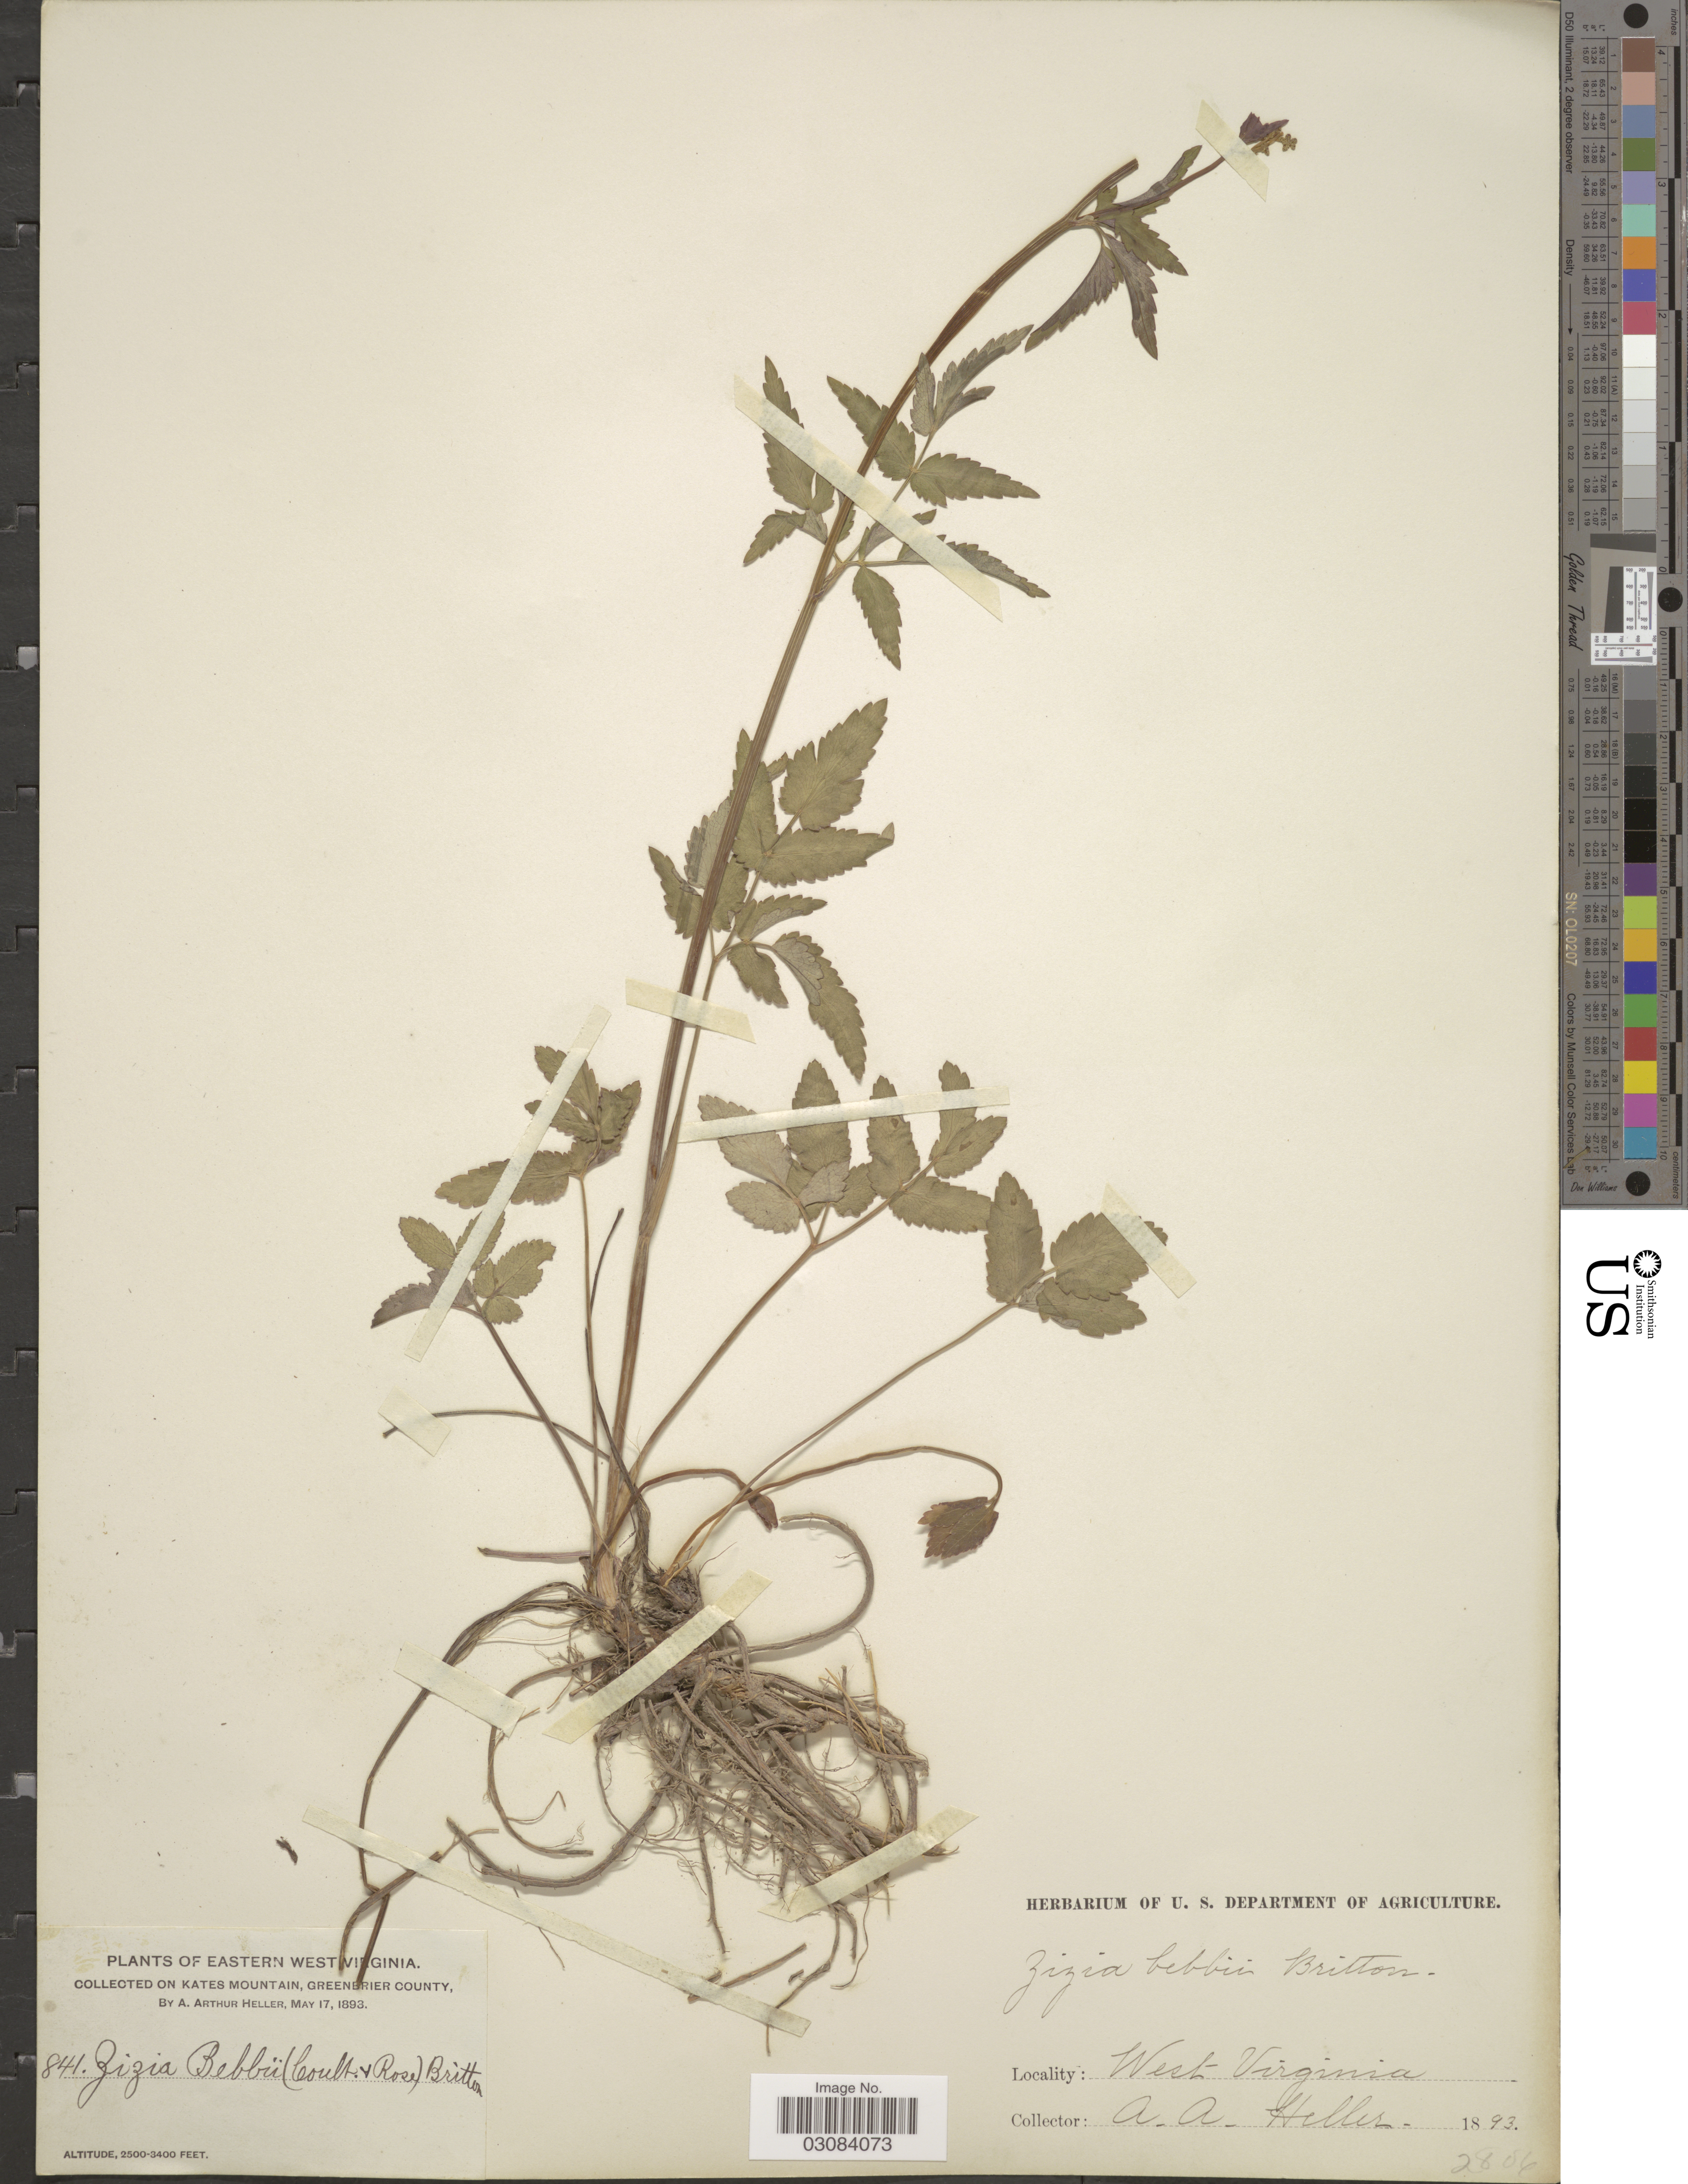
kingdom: Plantae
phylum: Tracheophyta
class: Magnoliopsida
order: Apiales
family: Apiaceae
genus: Zizia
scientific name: Zizia bebbii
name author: (J.M. Coult. & Rose) Britton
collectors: A. A. Heller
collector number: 841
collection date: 1893-05-17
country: United States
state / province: West Virginia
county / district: Greenbrier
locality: Eastern West Virginia. Collected on Kates Mountain, Greenbrier County.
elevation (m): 762